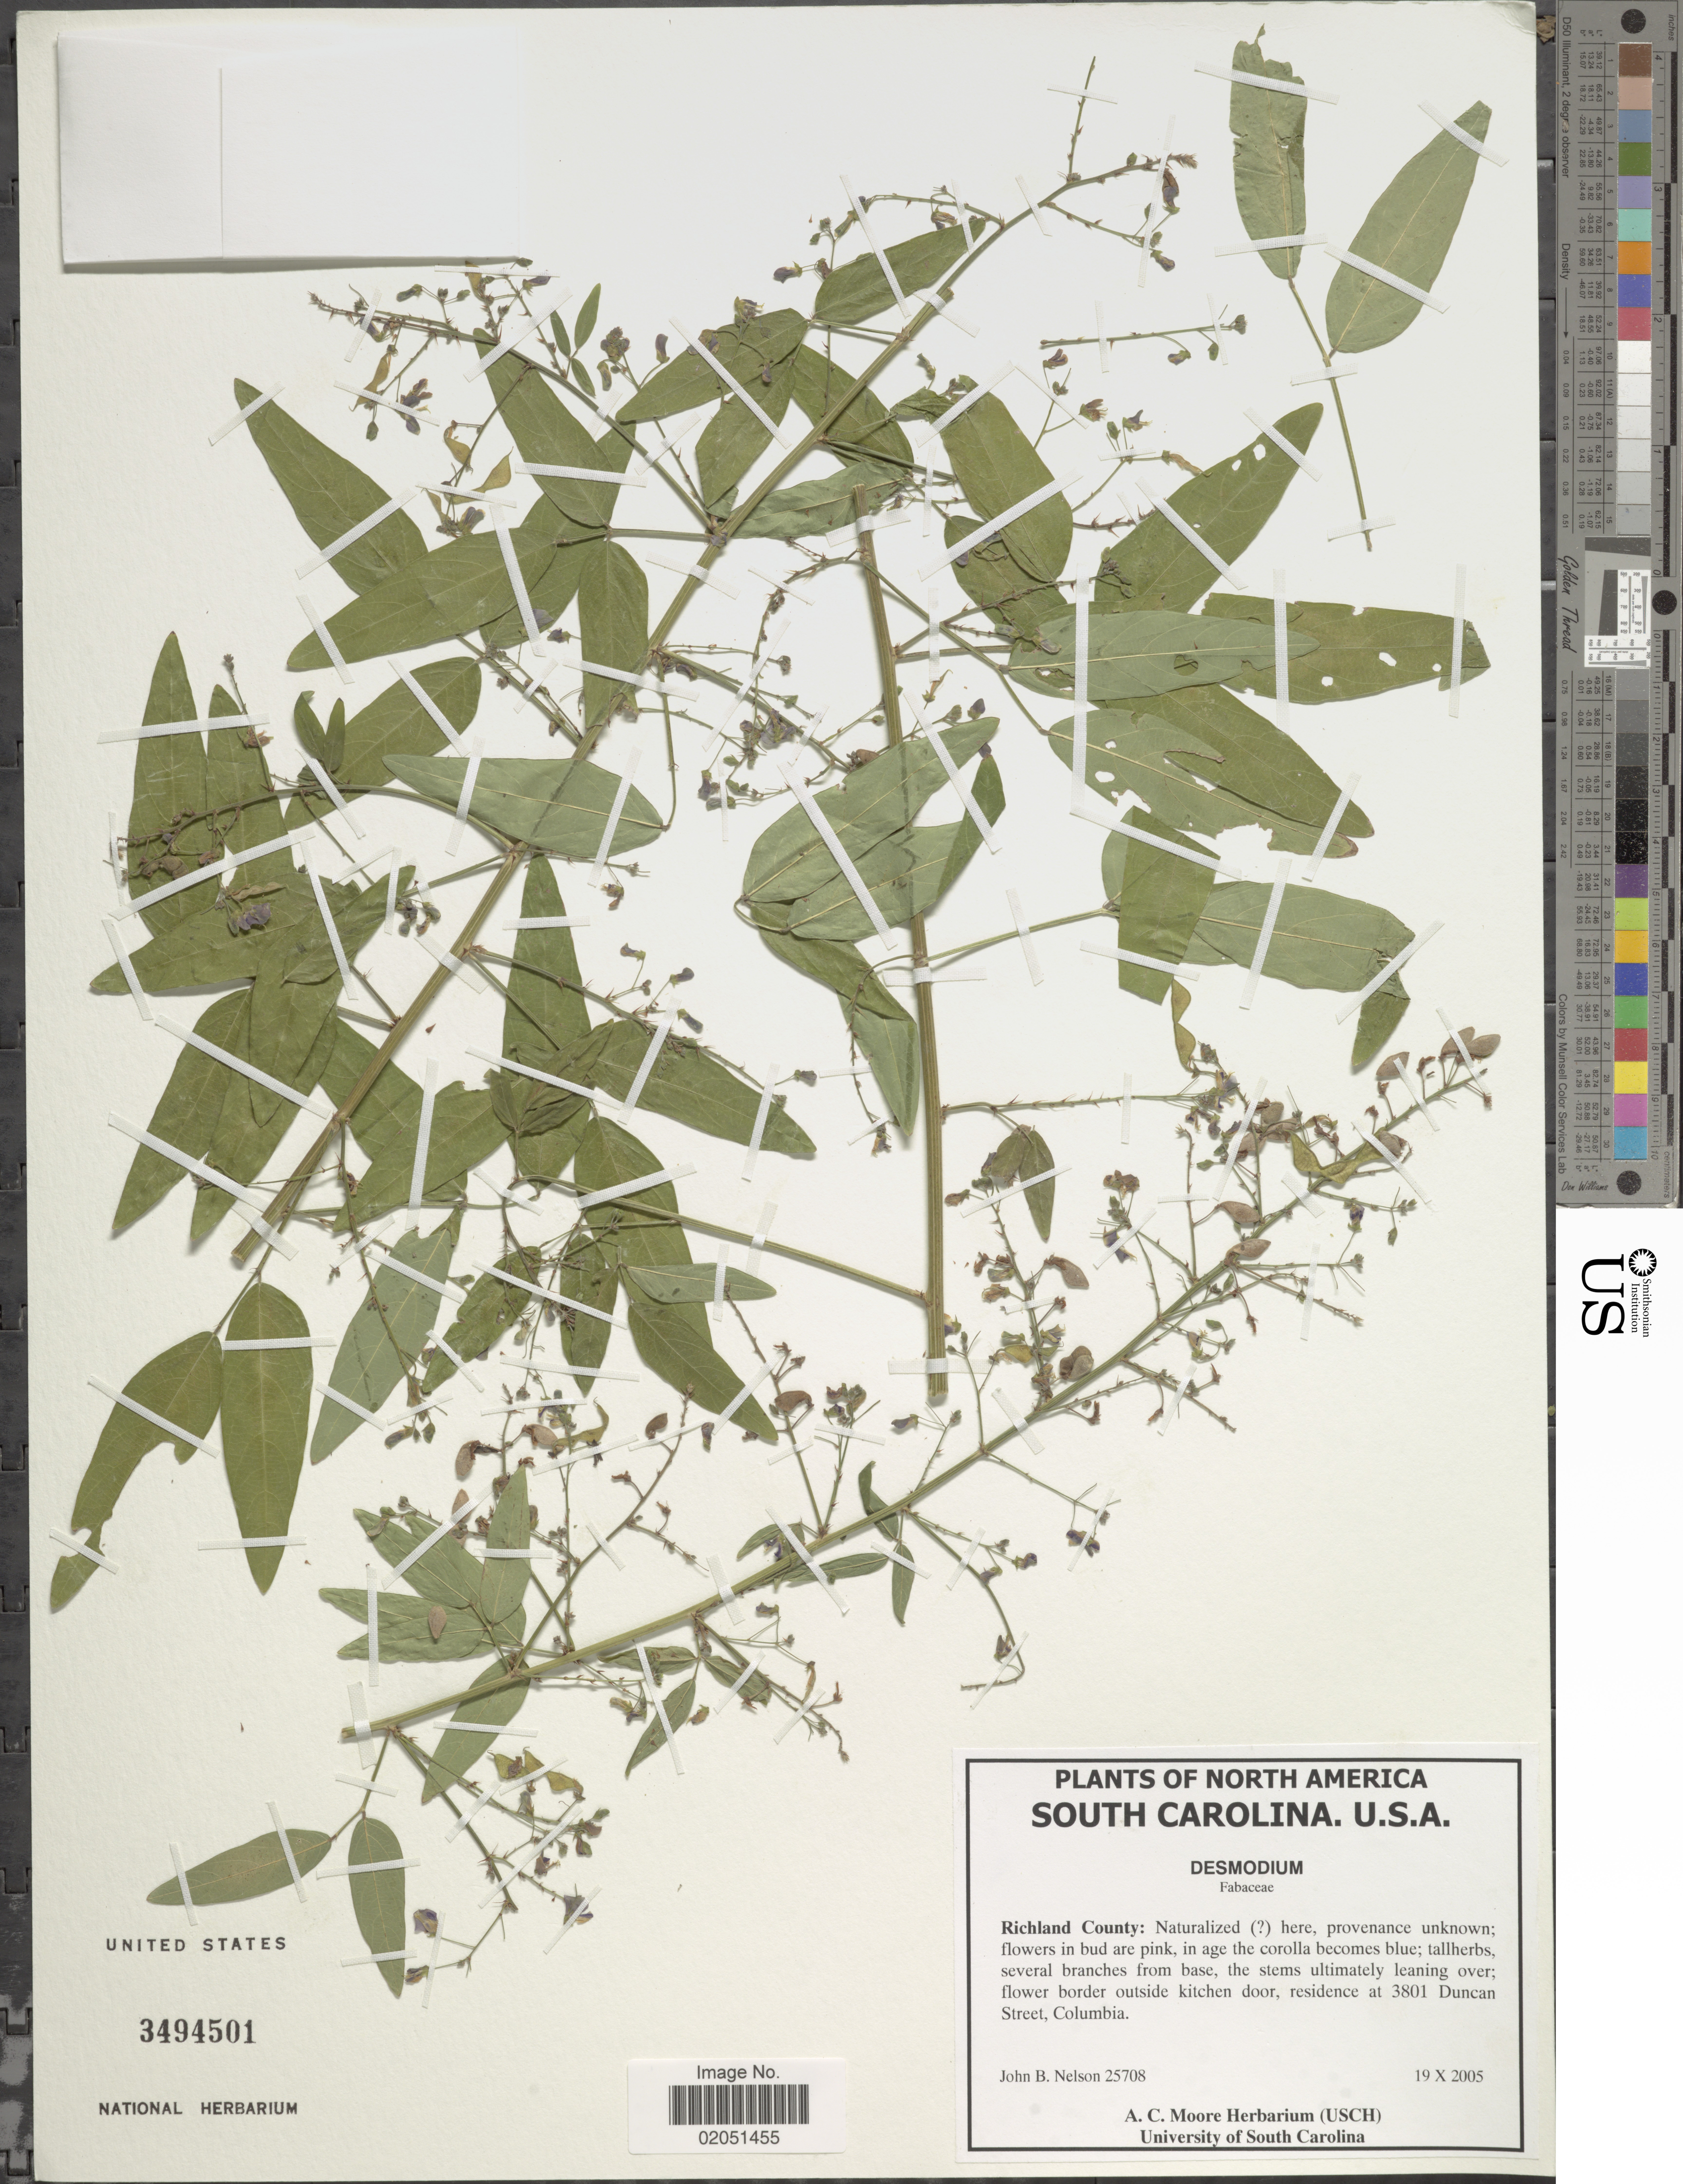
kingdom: Plantae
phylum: Tracheophyta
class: Magnoliopsida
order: Fabales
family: Fabaceae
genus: Desmodium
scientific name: Desmodium sp.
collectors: J. B. Nelson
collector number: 25708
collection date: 2005-10-19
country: United States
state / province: South Carolina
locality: South Carolina, Richland County: Flower border outside kitchen door, residence at 3801 Duncan Street, Columbia.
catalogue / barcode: US 3494501